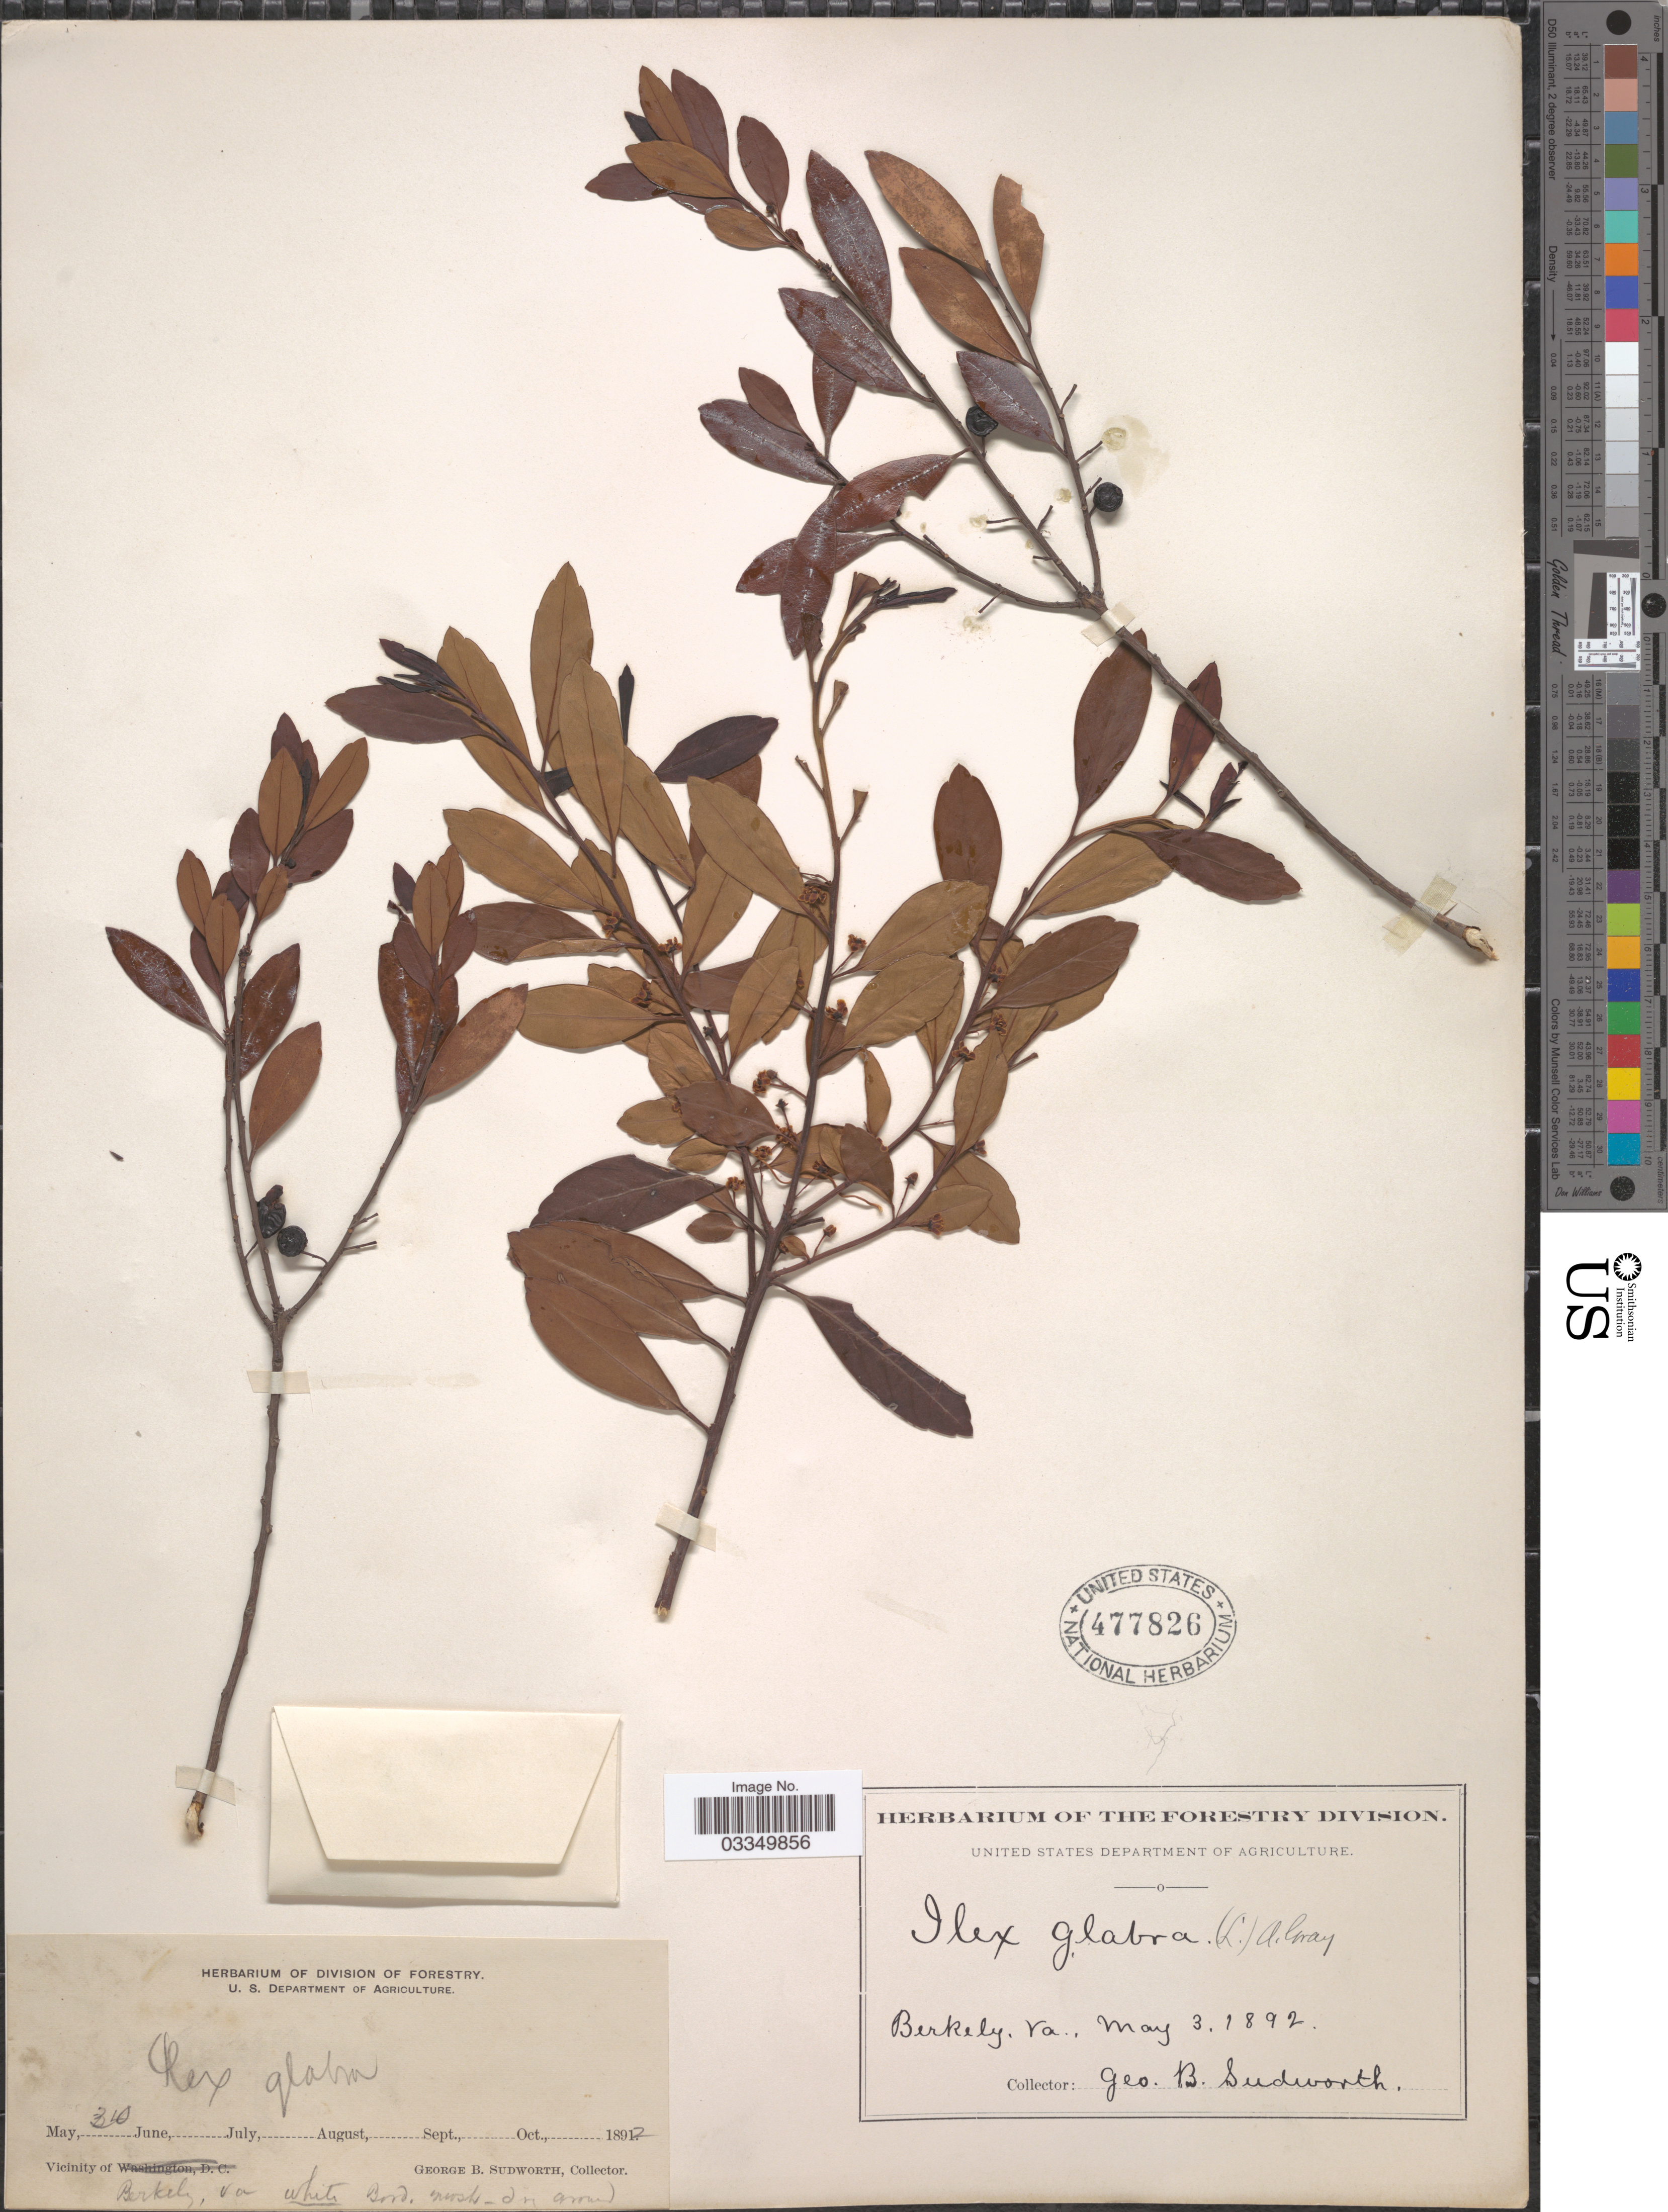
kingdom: Plantae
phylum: Tracheophyta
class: Magnoliopsida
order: Aquifoliales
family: Aquifoliaceae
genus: Ilex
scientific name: Ilex glabra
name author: (L.) A. Gray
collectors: G. B. Sudworth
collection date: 1892-05-03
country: United States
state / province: Virginia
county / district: City of Norfolk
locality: Berkeley.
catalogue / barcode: US 477826